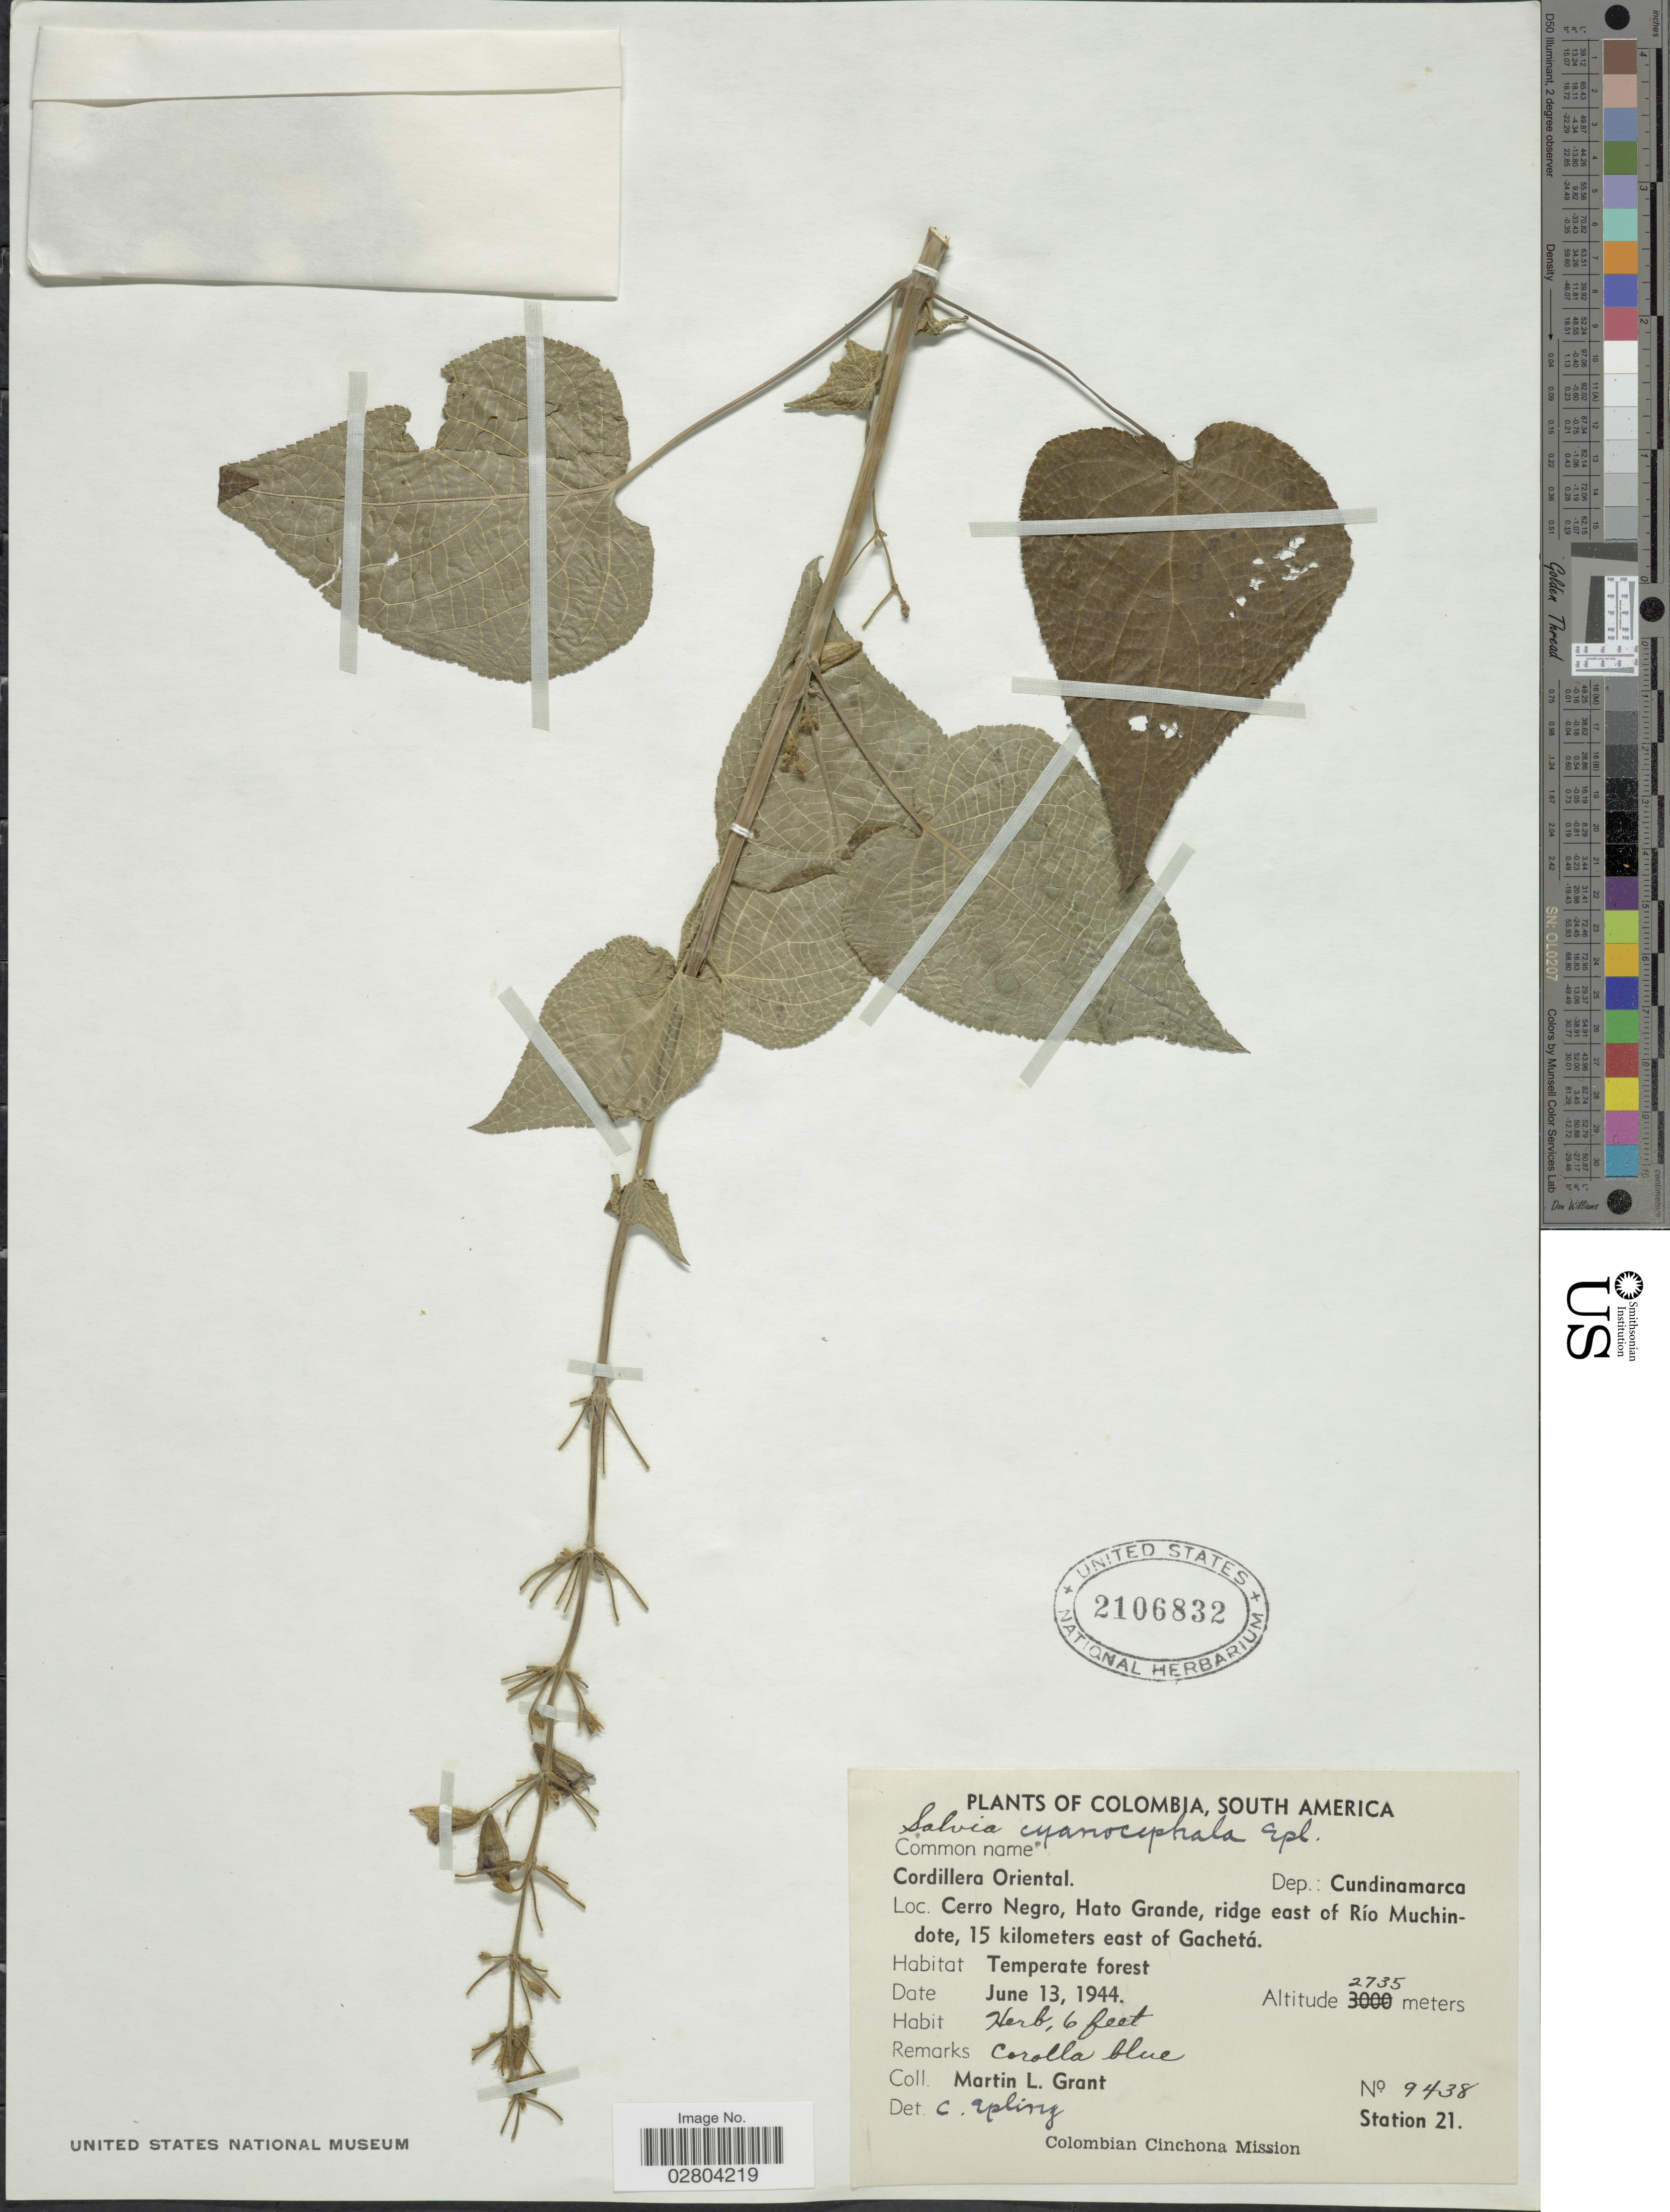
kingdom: Plantae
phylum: Tracheophyta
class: Magnoliopsida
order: Lamiales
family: Lamiaceae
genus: Salvia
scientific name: Salvia cyanocephala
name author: Epling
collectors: M. L. Grant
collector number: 9438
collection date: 1944-06-13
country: Colombia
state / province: Cundinamarca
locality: Cordillera Oriental. Dep.: Cundinamarca. Cerro Negro, Hato Grande, ridge east of Río Muchindote, 15 kilometers east of Gachetá. Temperate forest.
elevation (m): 2735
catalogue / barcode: US 2106832